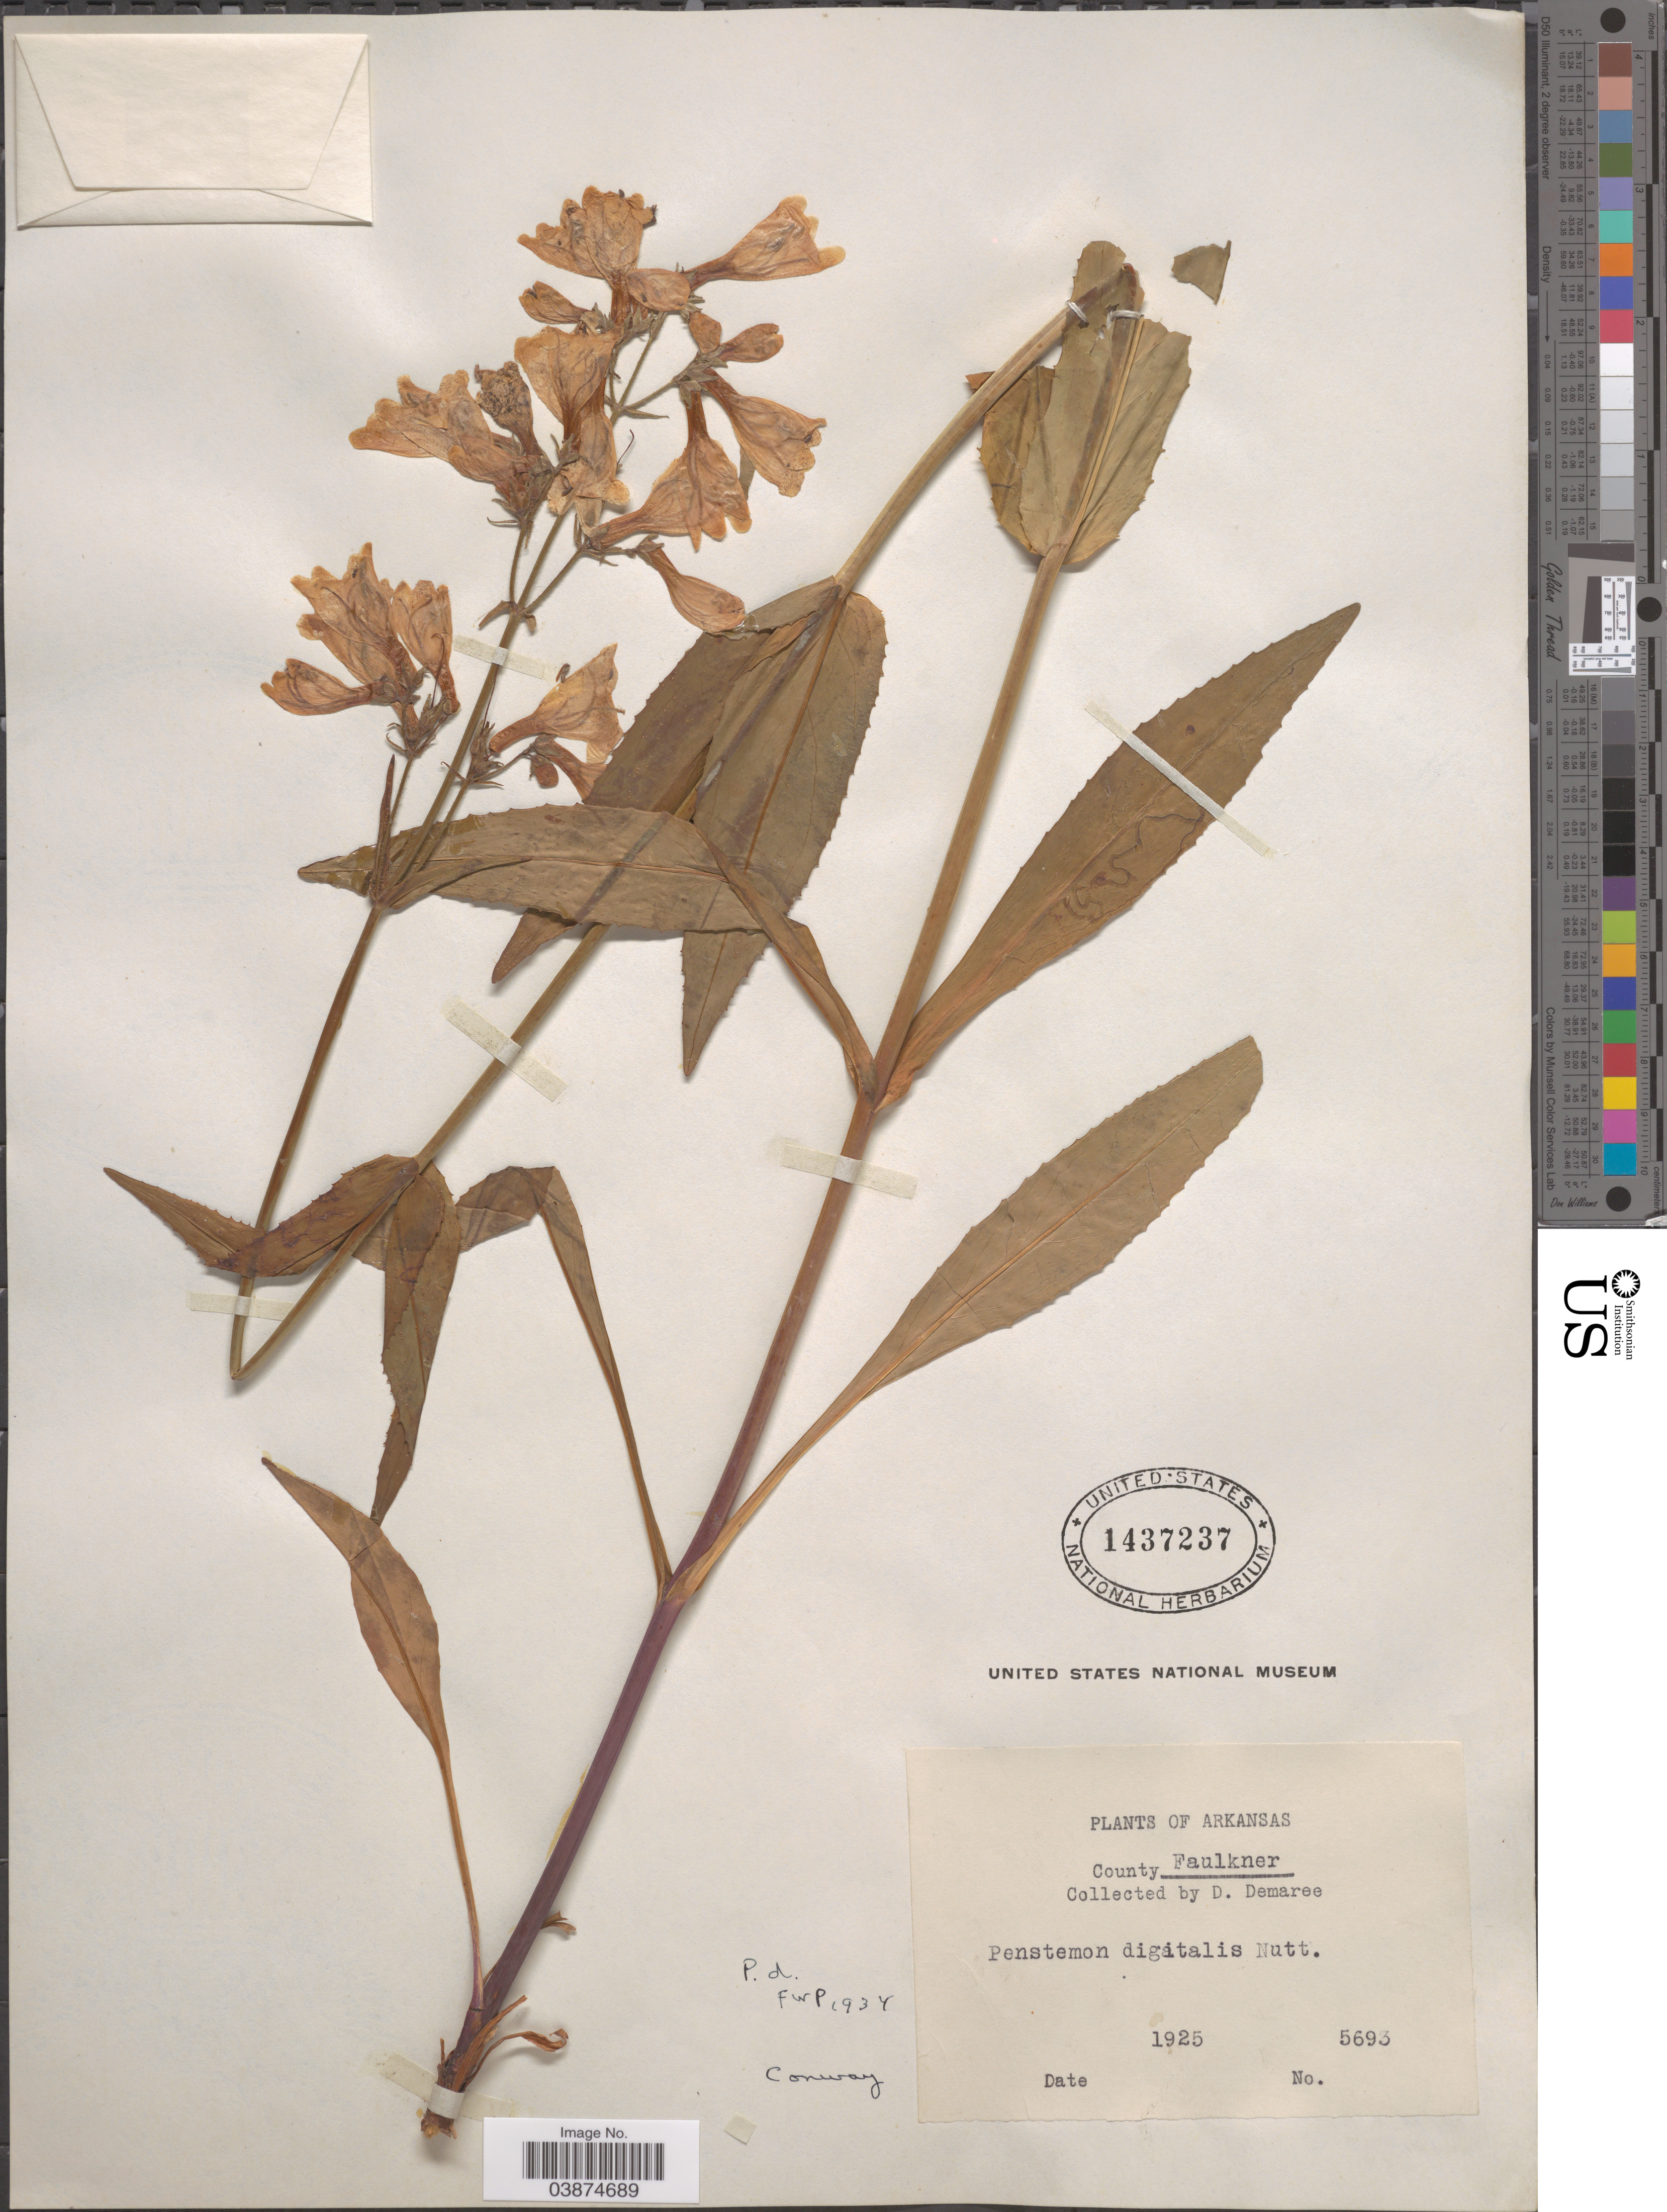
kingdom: Plantae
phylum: Tracheophyta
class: Magnoliopsida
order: Lamiales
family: Plantaginaceae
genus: Penstemon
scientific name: Penstemon digitalis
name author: Nutt. ex Sims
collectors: D. Demaree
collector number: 5693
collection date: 1925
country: United States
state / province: Arkansas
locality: County Faulkner.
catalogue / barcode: US 1437237